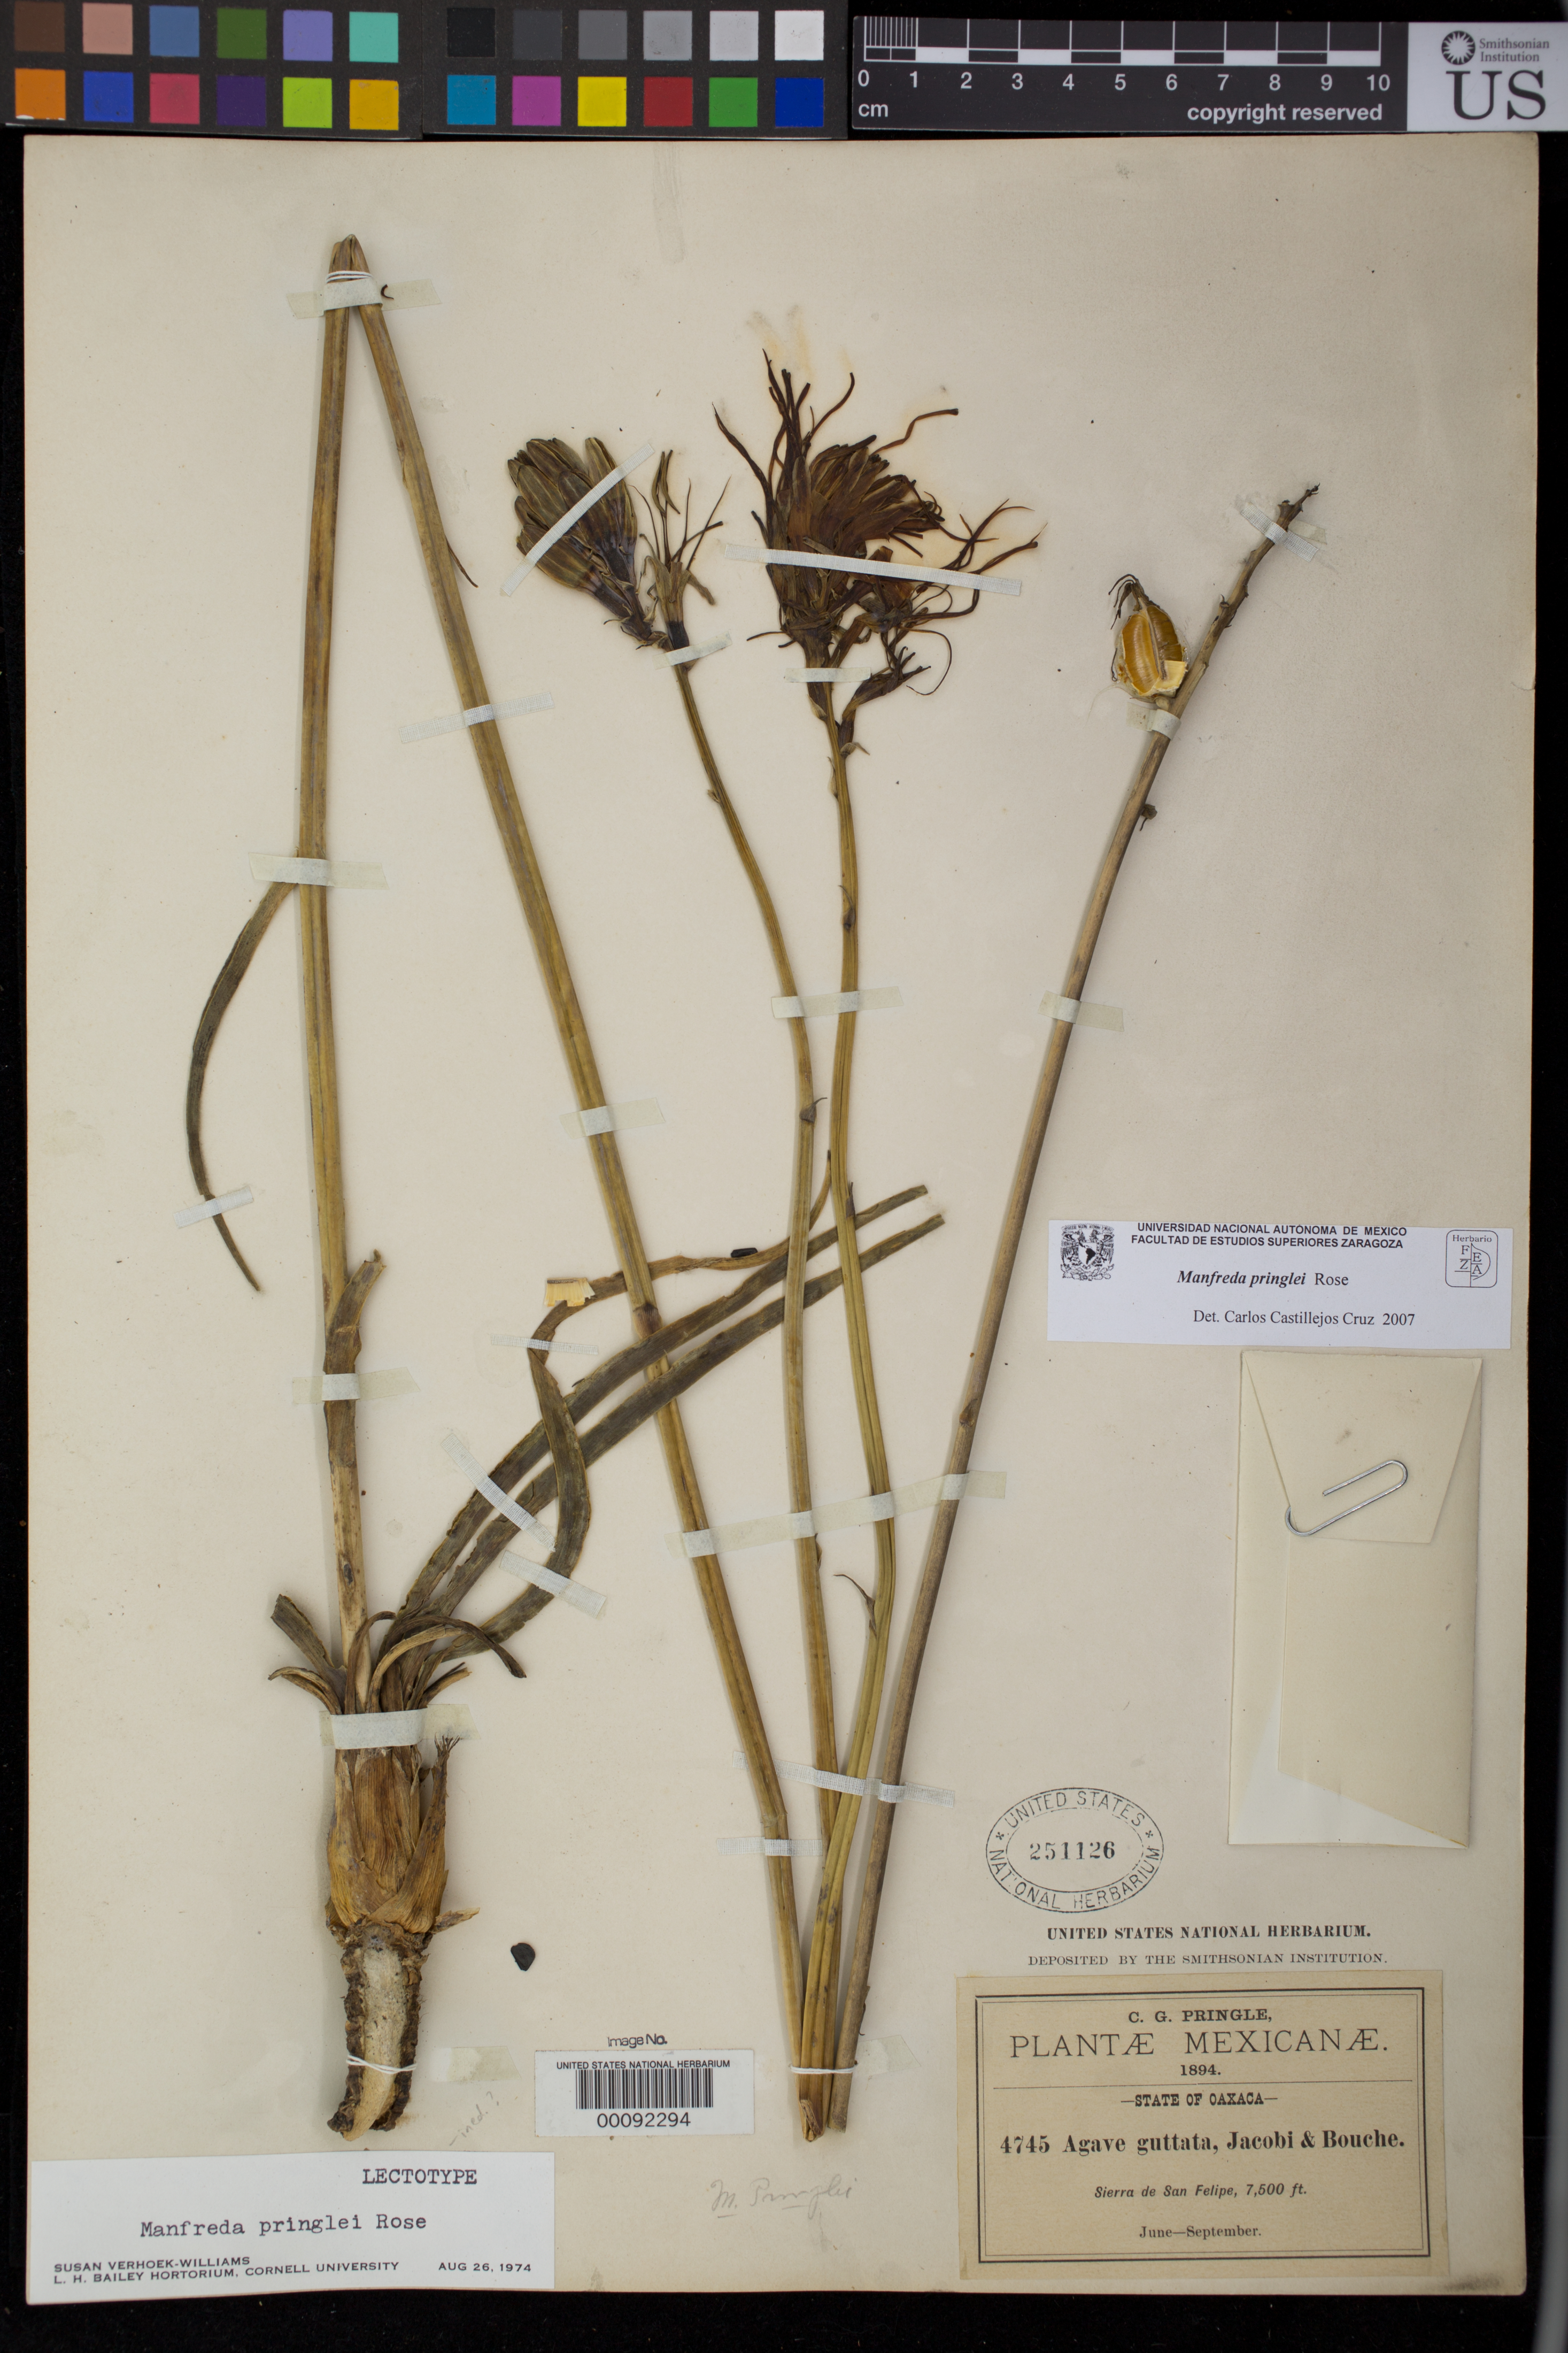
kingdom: Plantae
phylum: Tracheophyta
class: Liliopsida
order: Asparagales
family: Asparagaceae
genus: Manfreda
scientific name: Manfreda pringlei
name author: Rose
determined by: Verhoek-Williams, S. E.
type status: Type Collection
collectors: C. G. Pringle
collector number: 4745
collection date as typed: Jun 1894 to -- Sep 1894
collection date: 1894-06/1894-09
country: Mexico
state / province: Oaxaca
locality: Sierra de San Felipe.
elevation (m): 2286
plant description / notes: This sheet annotated as lectotype by Verhoek-Williams (1974) but lectotypification apparently ined.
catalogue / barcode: US 251126